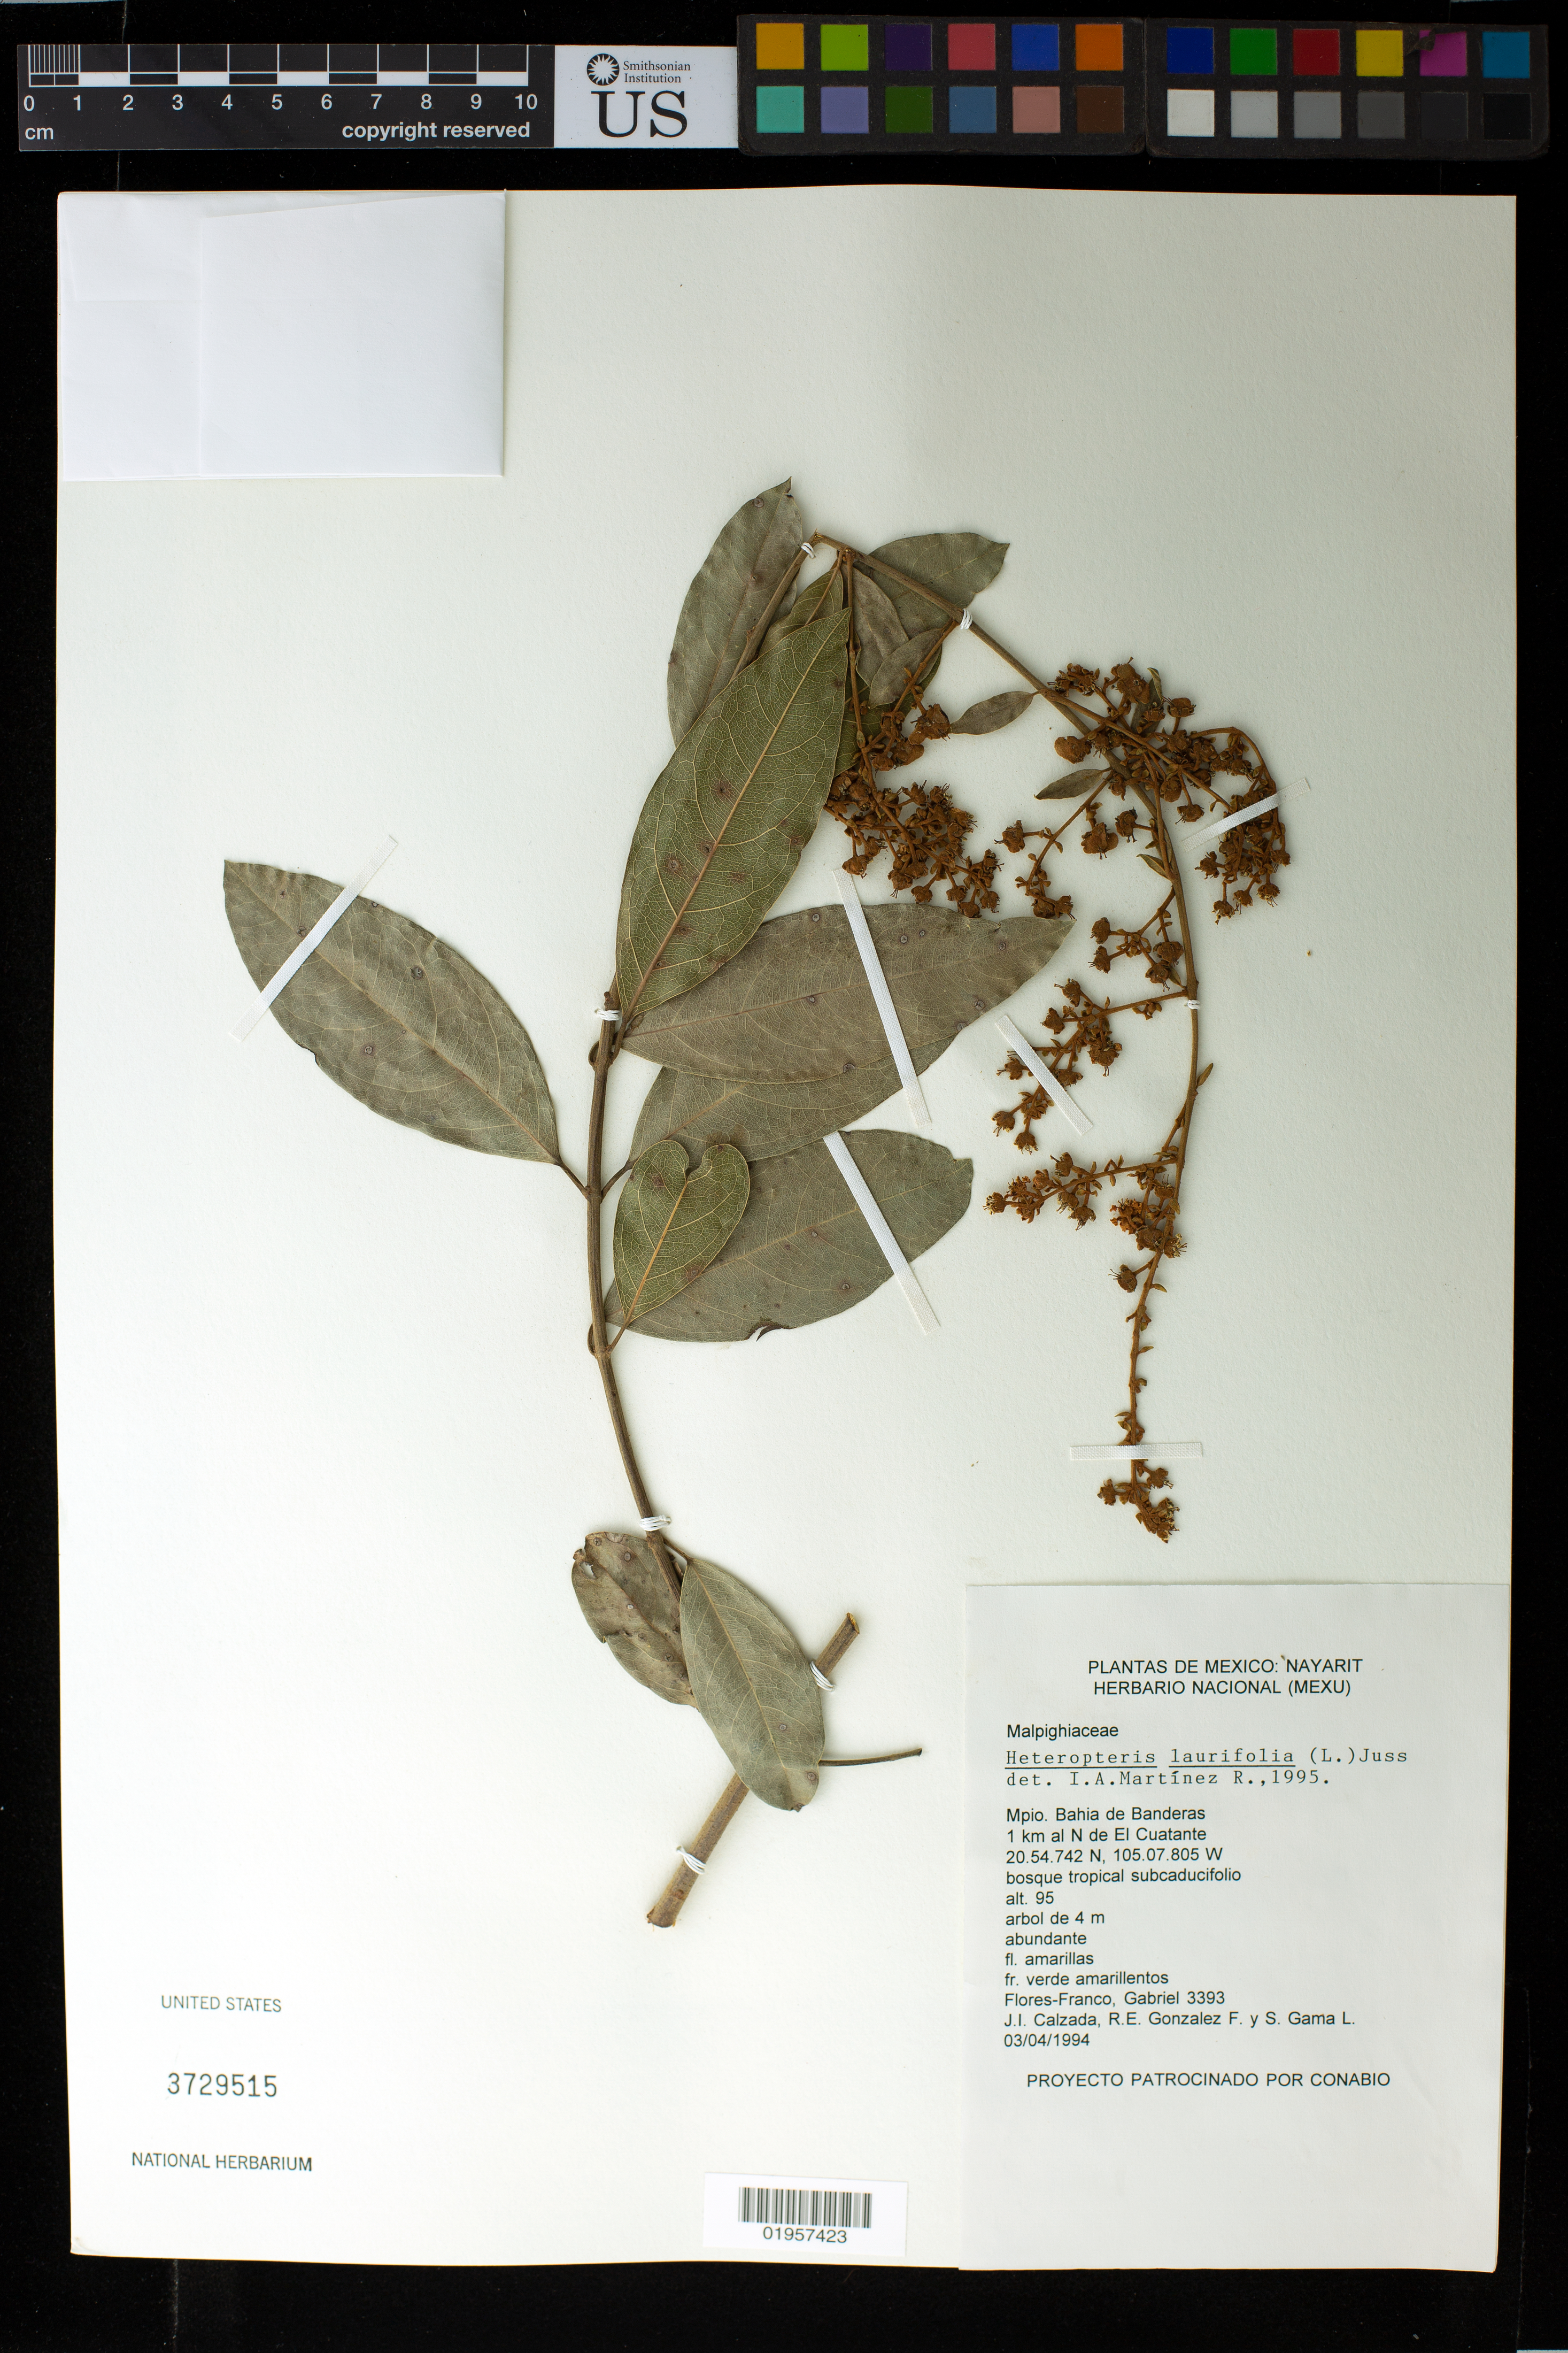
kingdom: Plantae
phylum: Tracheophyta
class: Magnoliopsida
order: Malpighiales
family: Malpighiaceae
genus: Heteropterys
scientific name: Heteropterys laurifolia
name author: (L.) A. Juss.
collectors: G. Flores F., J. I. Calzada, R. Gonzalez & S. Gama López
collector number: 3393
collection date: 1994-04-03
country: Mexico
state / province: Nayarit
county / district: Bahia de Banderas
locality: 1 km al N de Cuatante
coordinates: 20.54.742 N, 105.07.805 W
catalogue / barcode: US 3729515